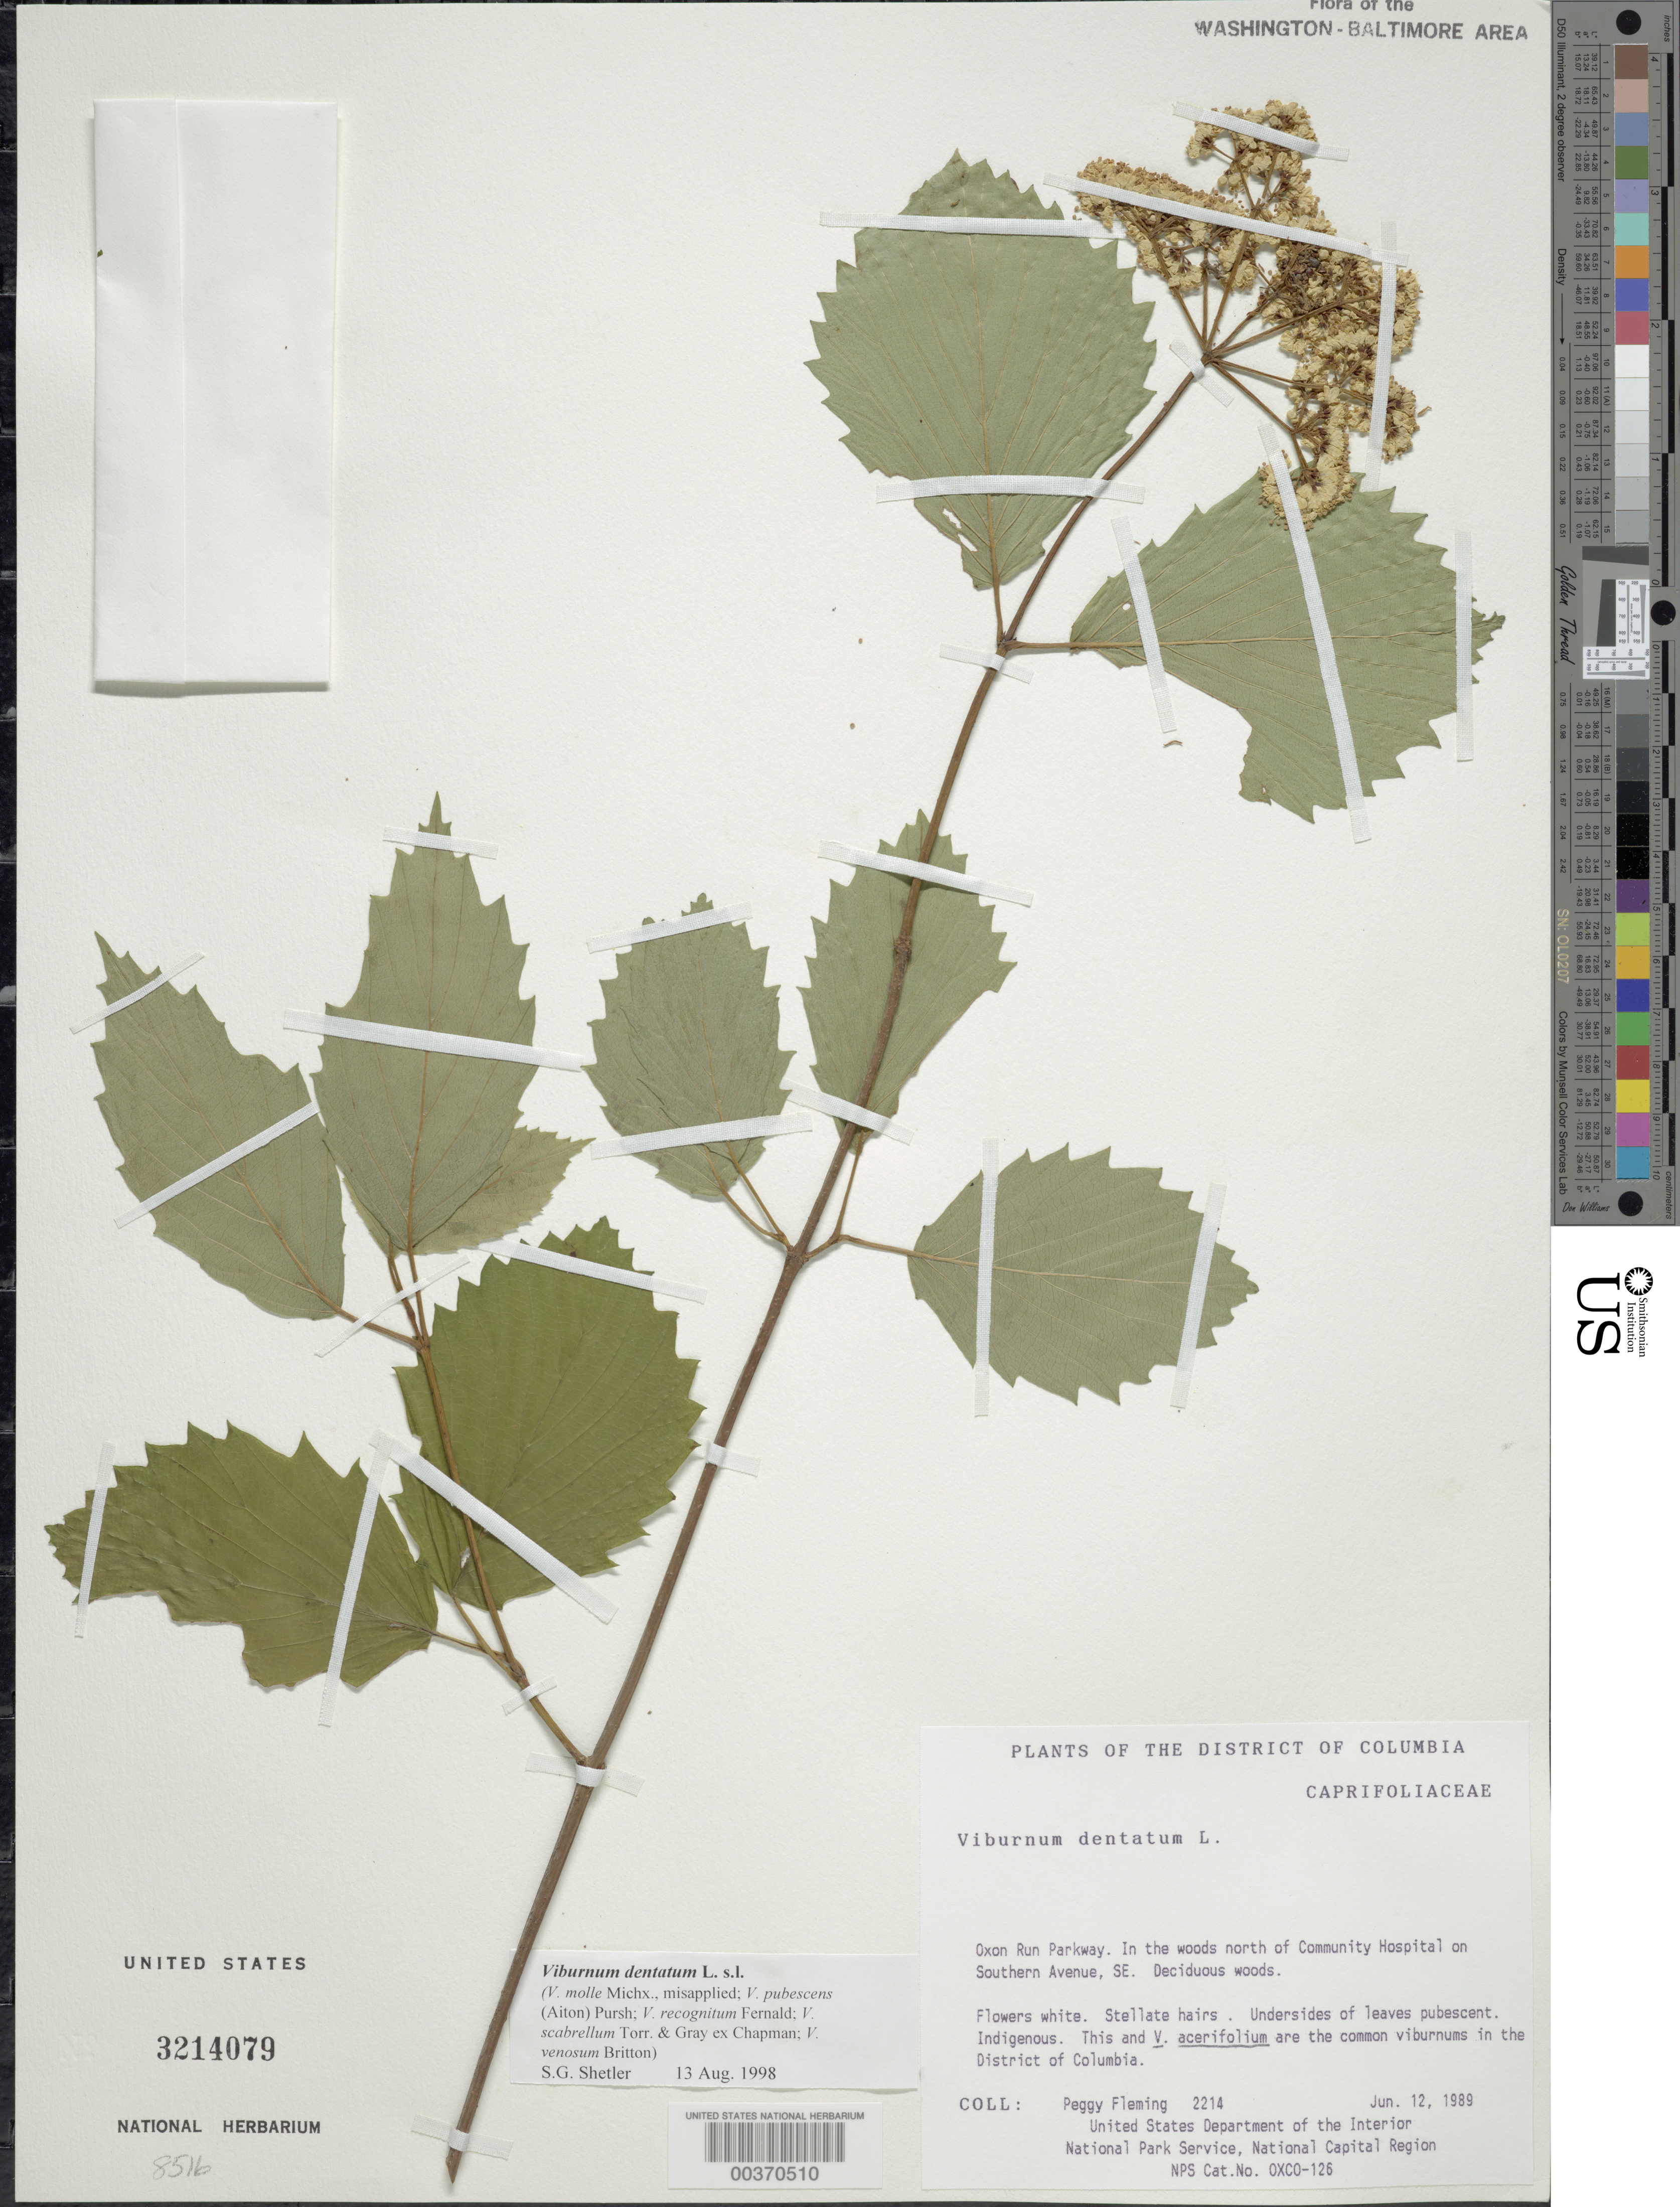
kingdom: Plantae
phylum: Tracheophyta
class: Magnoliopsida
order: Dipsacales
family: Viburnaceae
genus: Viburnum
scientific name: Viburnum dentatum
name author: L.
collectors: P. Fleming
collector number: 2214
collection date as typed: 12 Jun 1989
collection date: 1989-06-12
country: United States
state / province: District of Columbia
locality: Oxon Run Parkway, N of Community Hospital on Southern Ave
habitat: Deciduous woods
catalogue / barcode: US 3214079